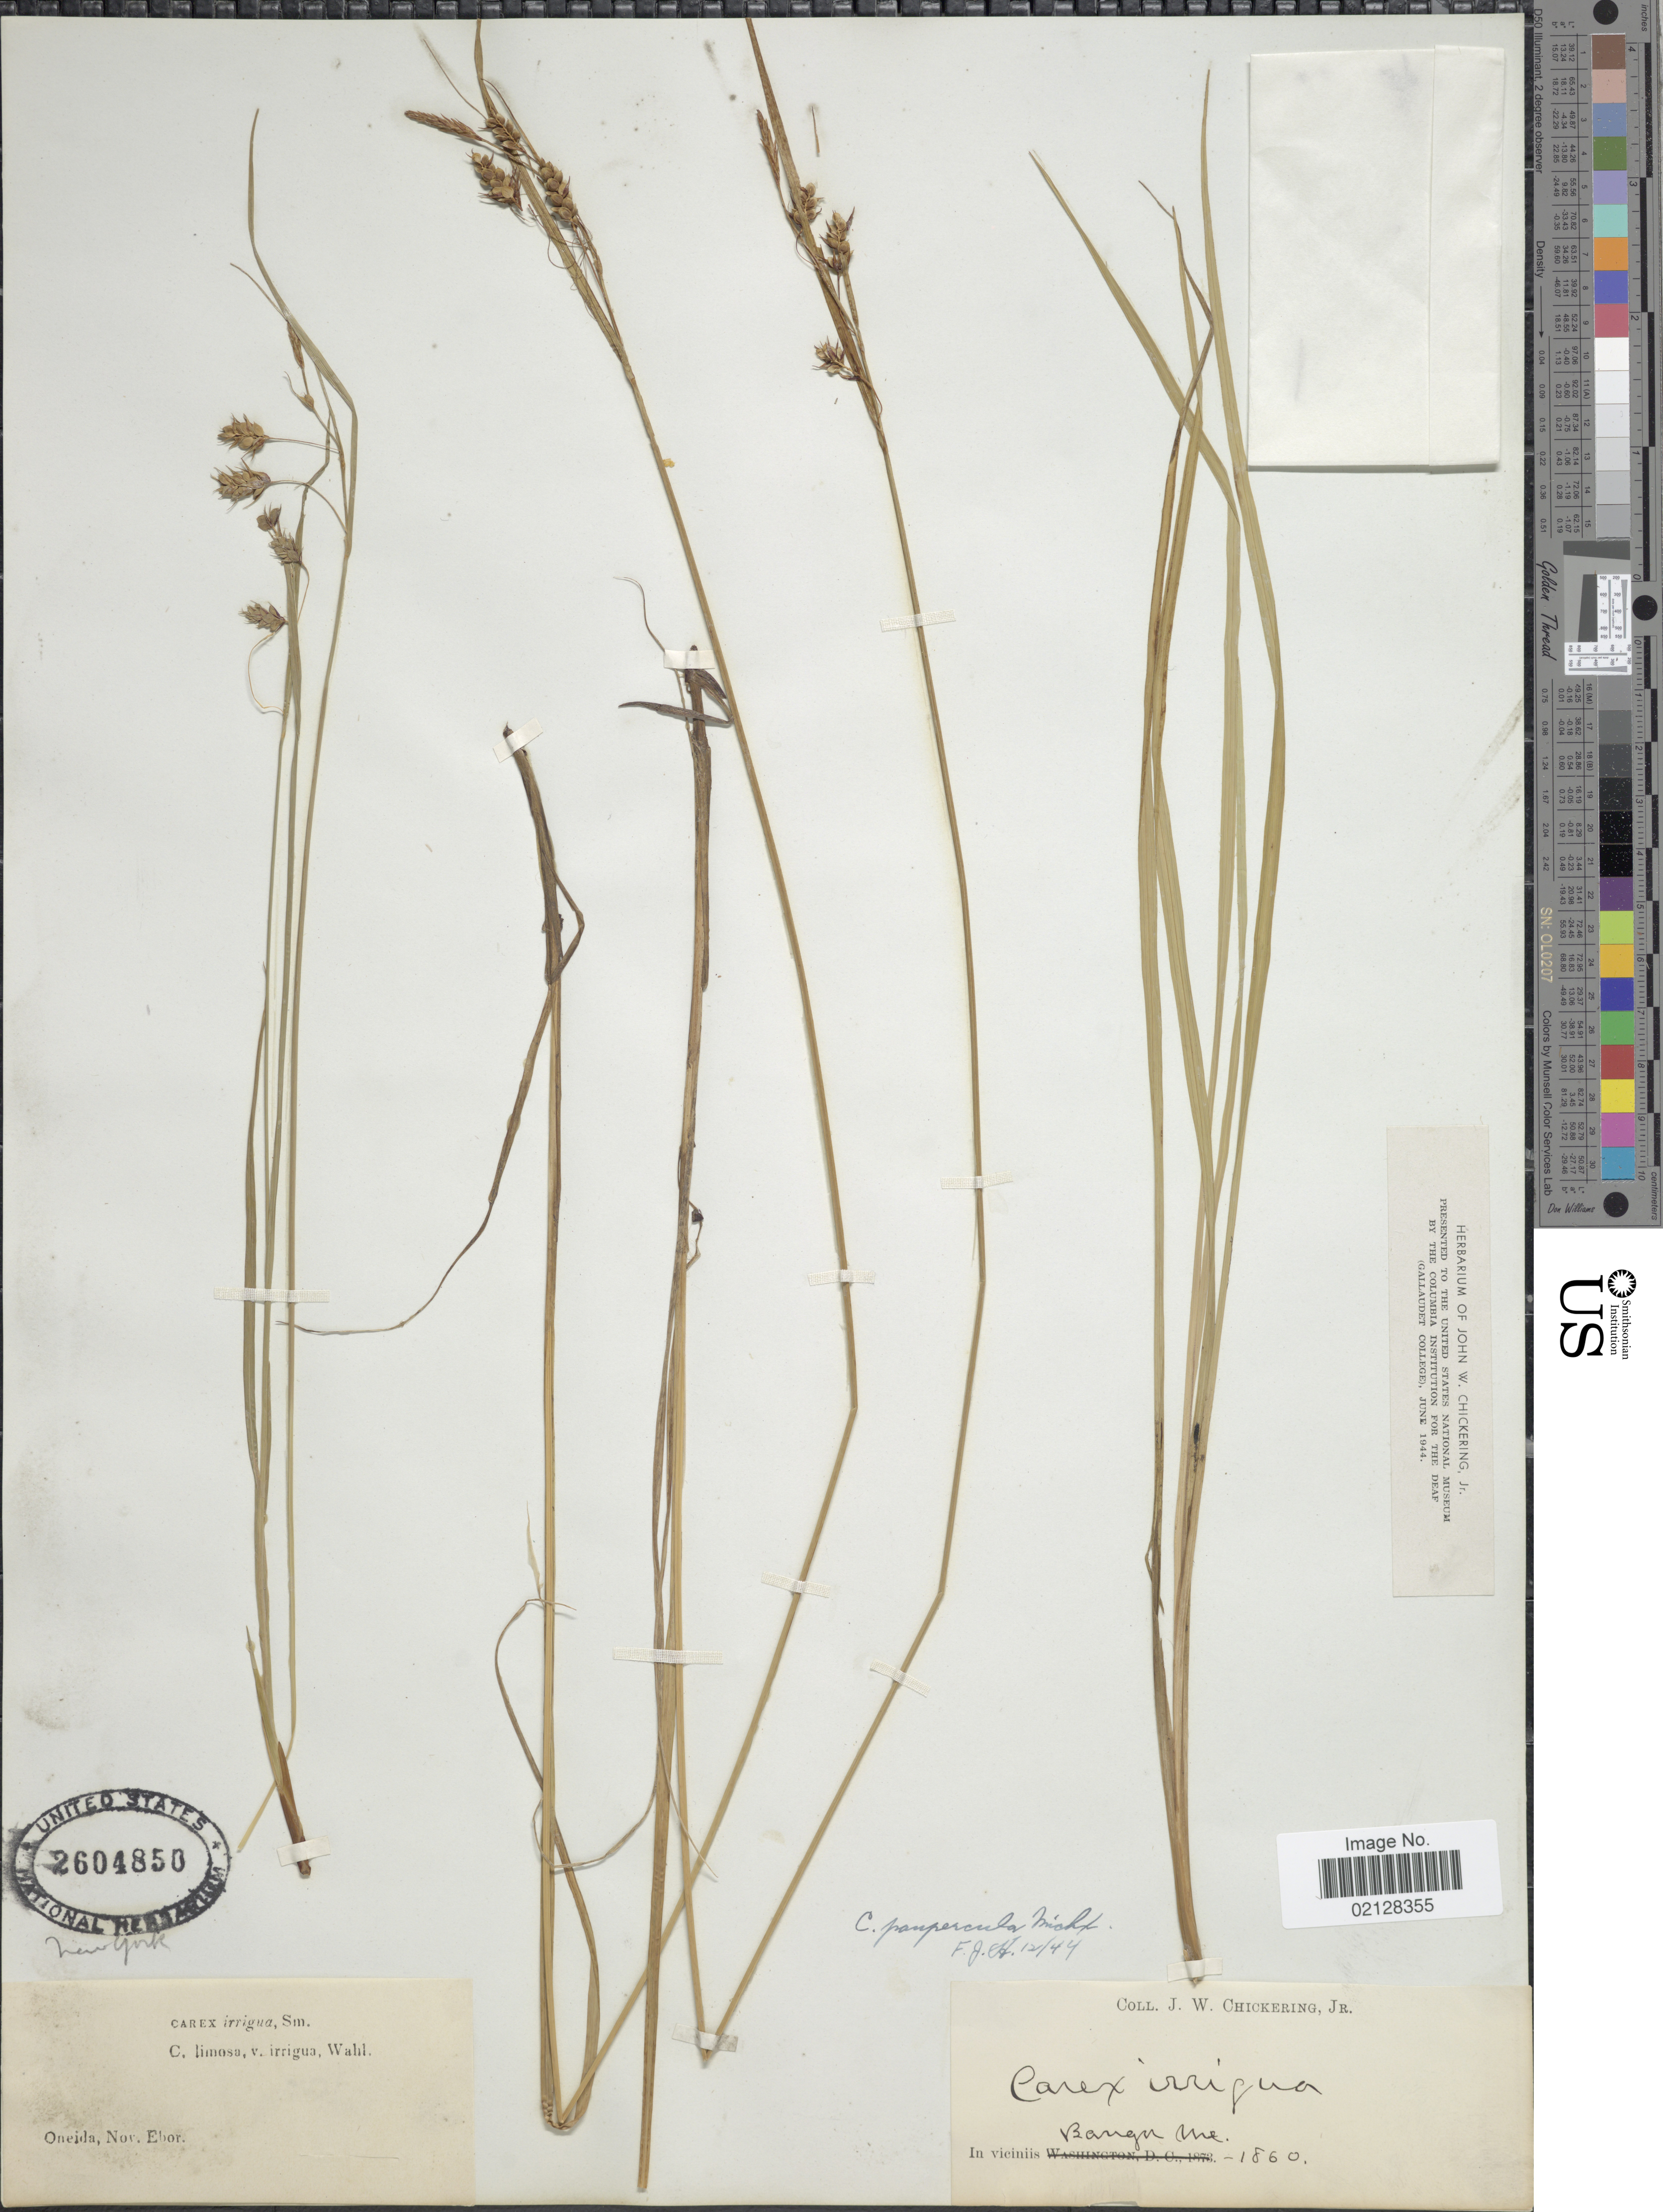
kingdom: Plantae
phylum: Tracheophyta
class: Liliopsida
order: Poales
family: Cyperaceae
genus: Carex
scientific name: Carex magellanica subsp. irrigua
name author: (Wahlenb.) Hiitonen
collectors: J. W. Chickering Jr.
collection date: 1860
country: United States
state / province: New York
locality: In viciniis Bangor, Me. Oneida, Nov. Ebor. [interpreted]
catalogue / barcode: US 2604850